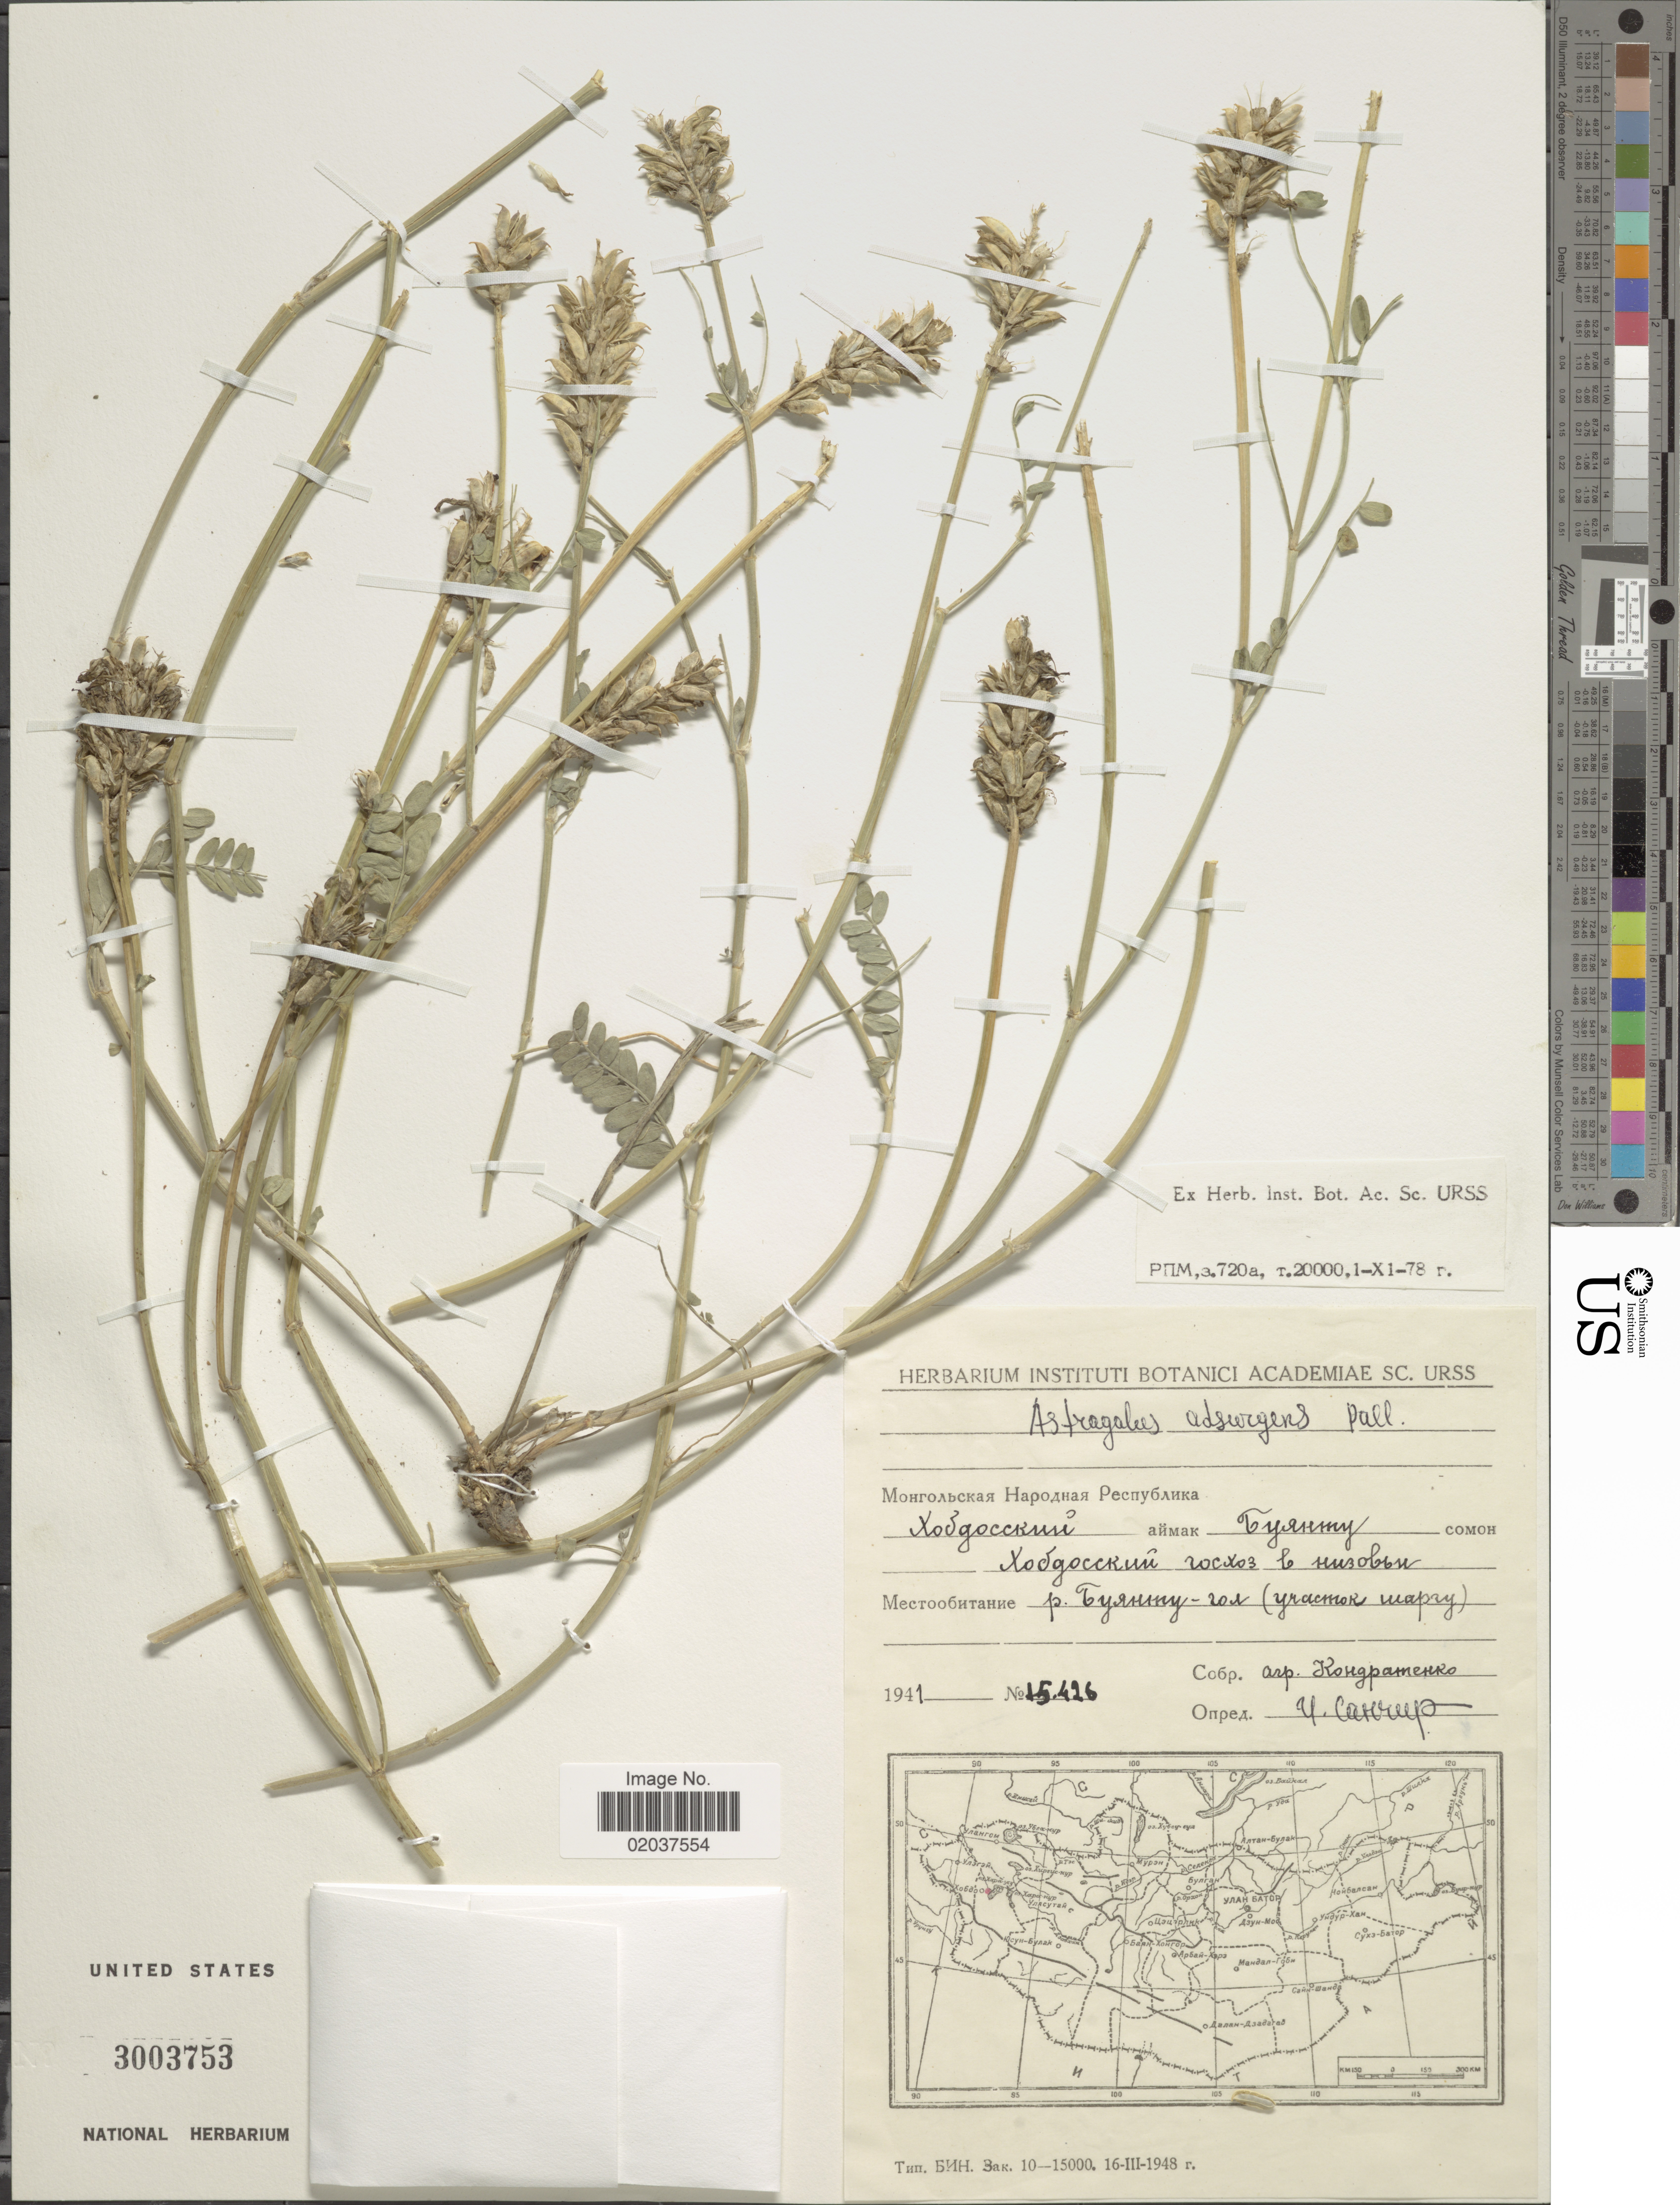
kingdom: Plantae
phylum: Tracheophyta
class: Magnoliopsida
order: Fabales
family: Fabaceae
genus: Astragalus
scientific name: Astragalus adsurgens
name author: Pall.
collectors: Kondratenko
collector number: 15426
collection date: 1941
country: Mongolia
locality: Buyant Gol River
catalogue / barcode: US 3003753